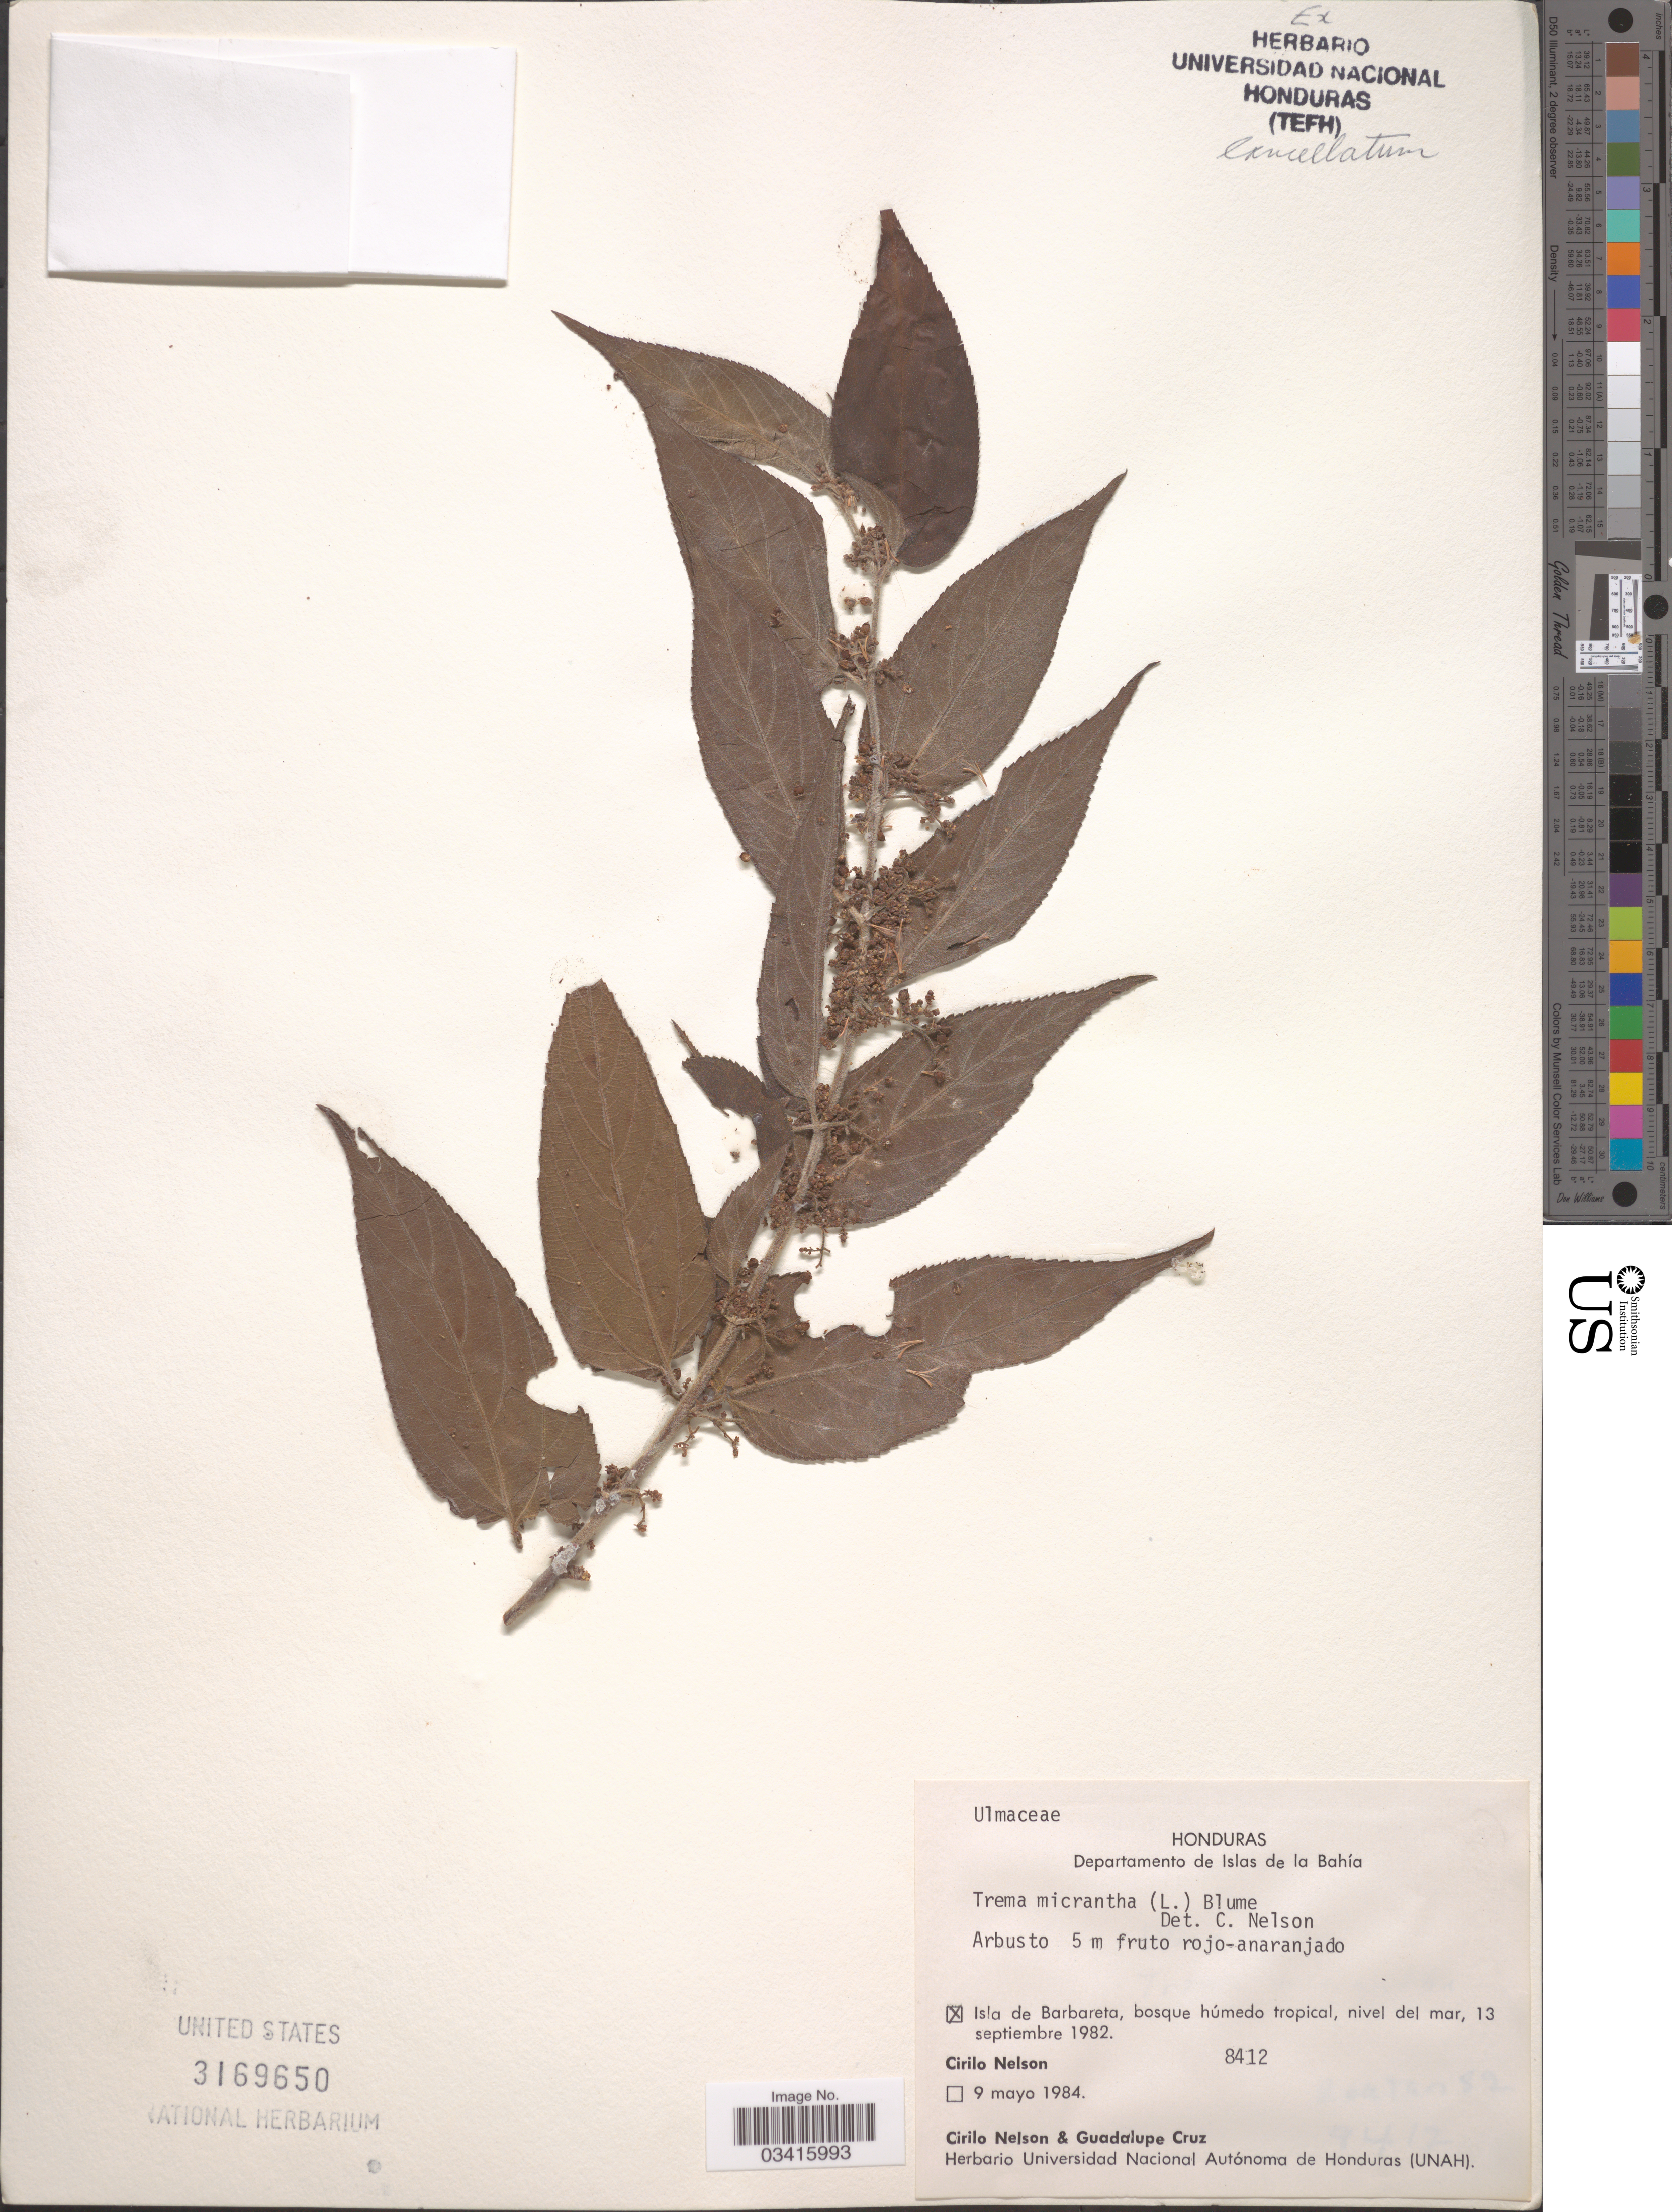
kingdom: Plantae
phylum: Tracheophyta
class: Magnoliopsida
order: Rosales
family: Cannabaceae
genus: Trema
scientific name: Trema micranthum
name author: (L.) Blume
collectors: C. Nelson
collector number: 8412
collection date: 1982-09-13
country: Honduras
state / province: Islas de la Bahía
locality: Departamento de Islas de la Bahía. Isla de Barbareta, bosque húmedo tropical.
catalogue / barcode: US 3169650